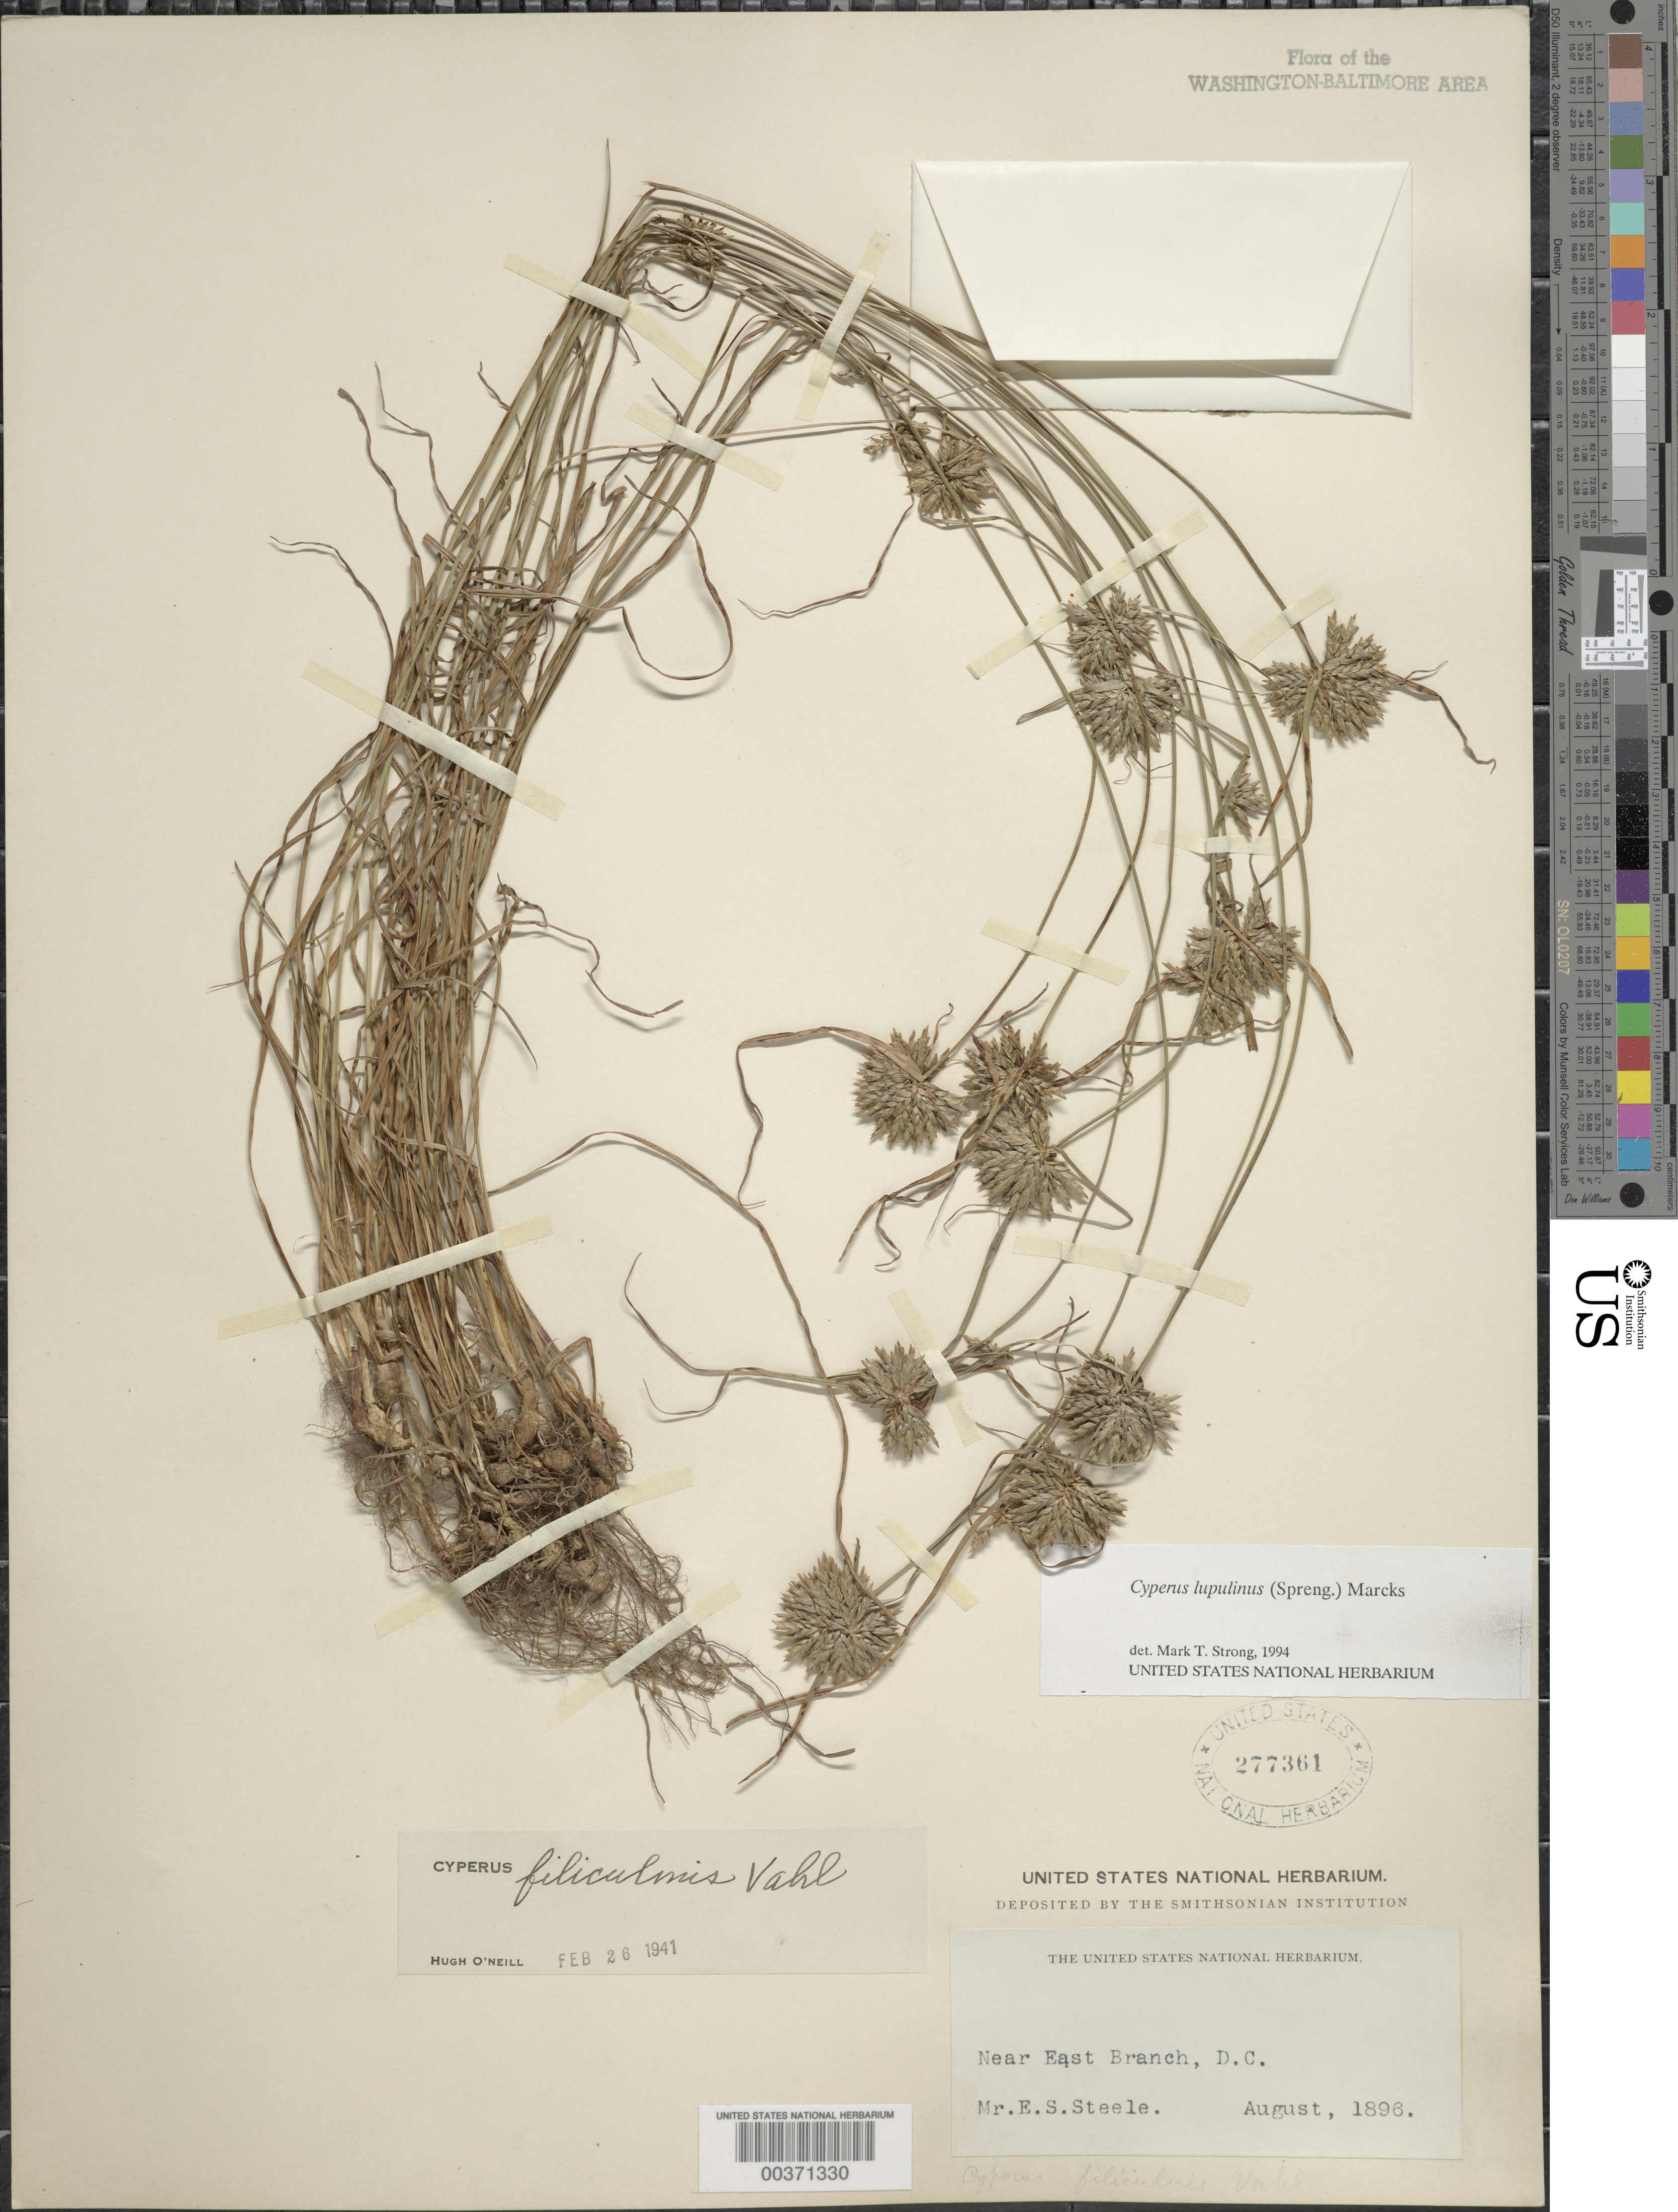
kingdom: Plantae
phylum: Tracheophyta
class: Liliopsida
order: Poales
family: Cyperaceae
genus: Cyperus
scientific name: Cyperus lupulinus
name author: (Spreng.) Marcks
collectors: E. Steele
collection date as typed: Aug 1896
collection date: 1896-08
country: United States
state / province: District of Columbia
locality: East Branch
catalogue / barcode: US 277361